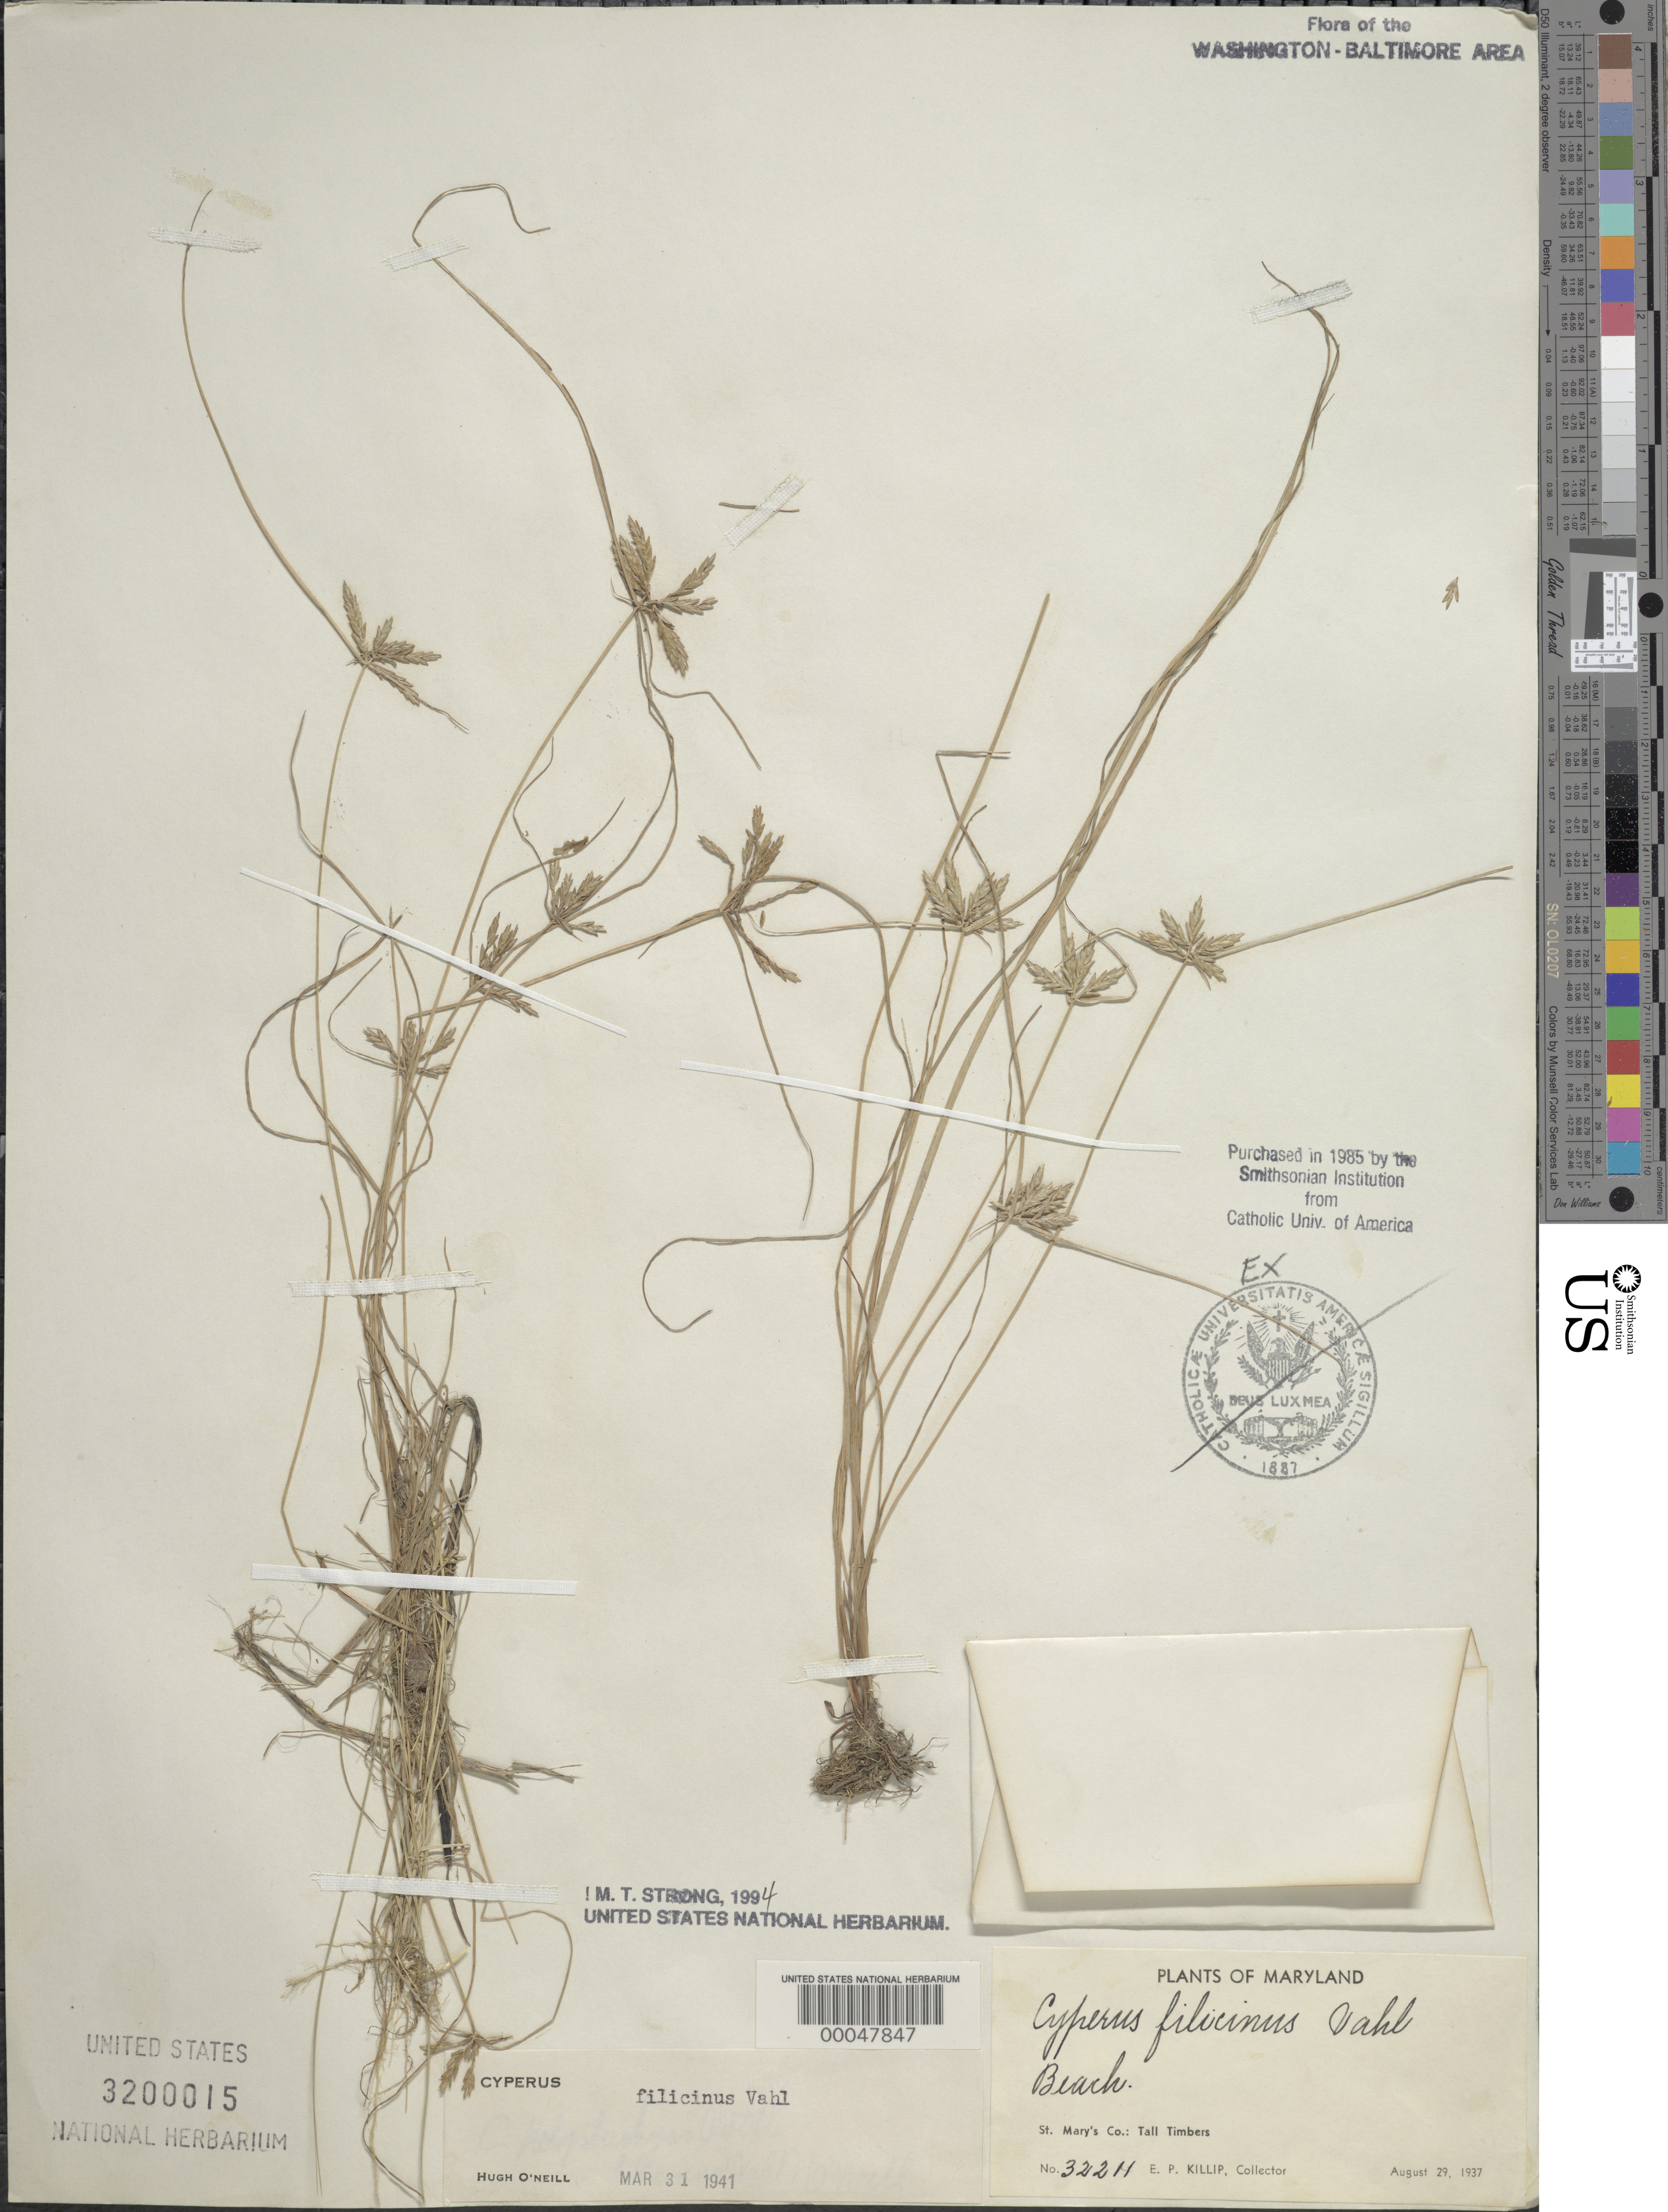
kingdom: Plantae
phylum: Tracheophyta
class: Liliopsida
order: Poales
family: Cyperaceae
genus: Cyperus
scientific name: Cyperus filicinus Vahl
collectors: E. P. Killip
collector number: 32211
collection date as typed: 29 Aug 1937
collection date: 1937-08-29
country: United States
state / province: Maryland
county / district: St. Mary's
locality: Tall Timbers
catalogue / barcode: US 3200015